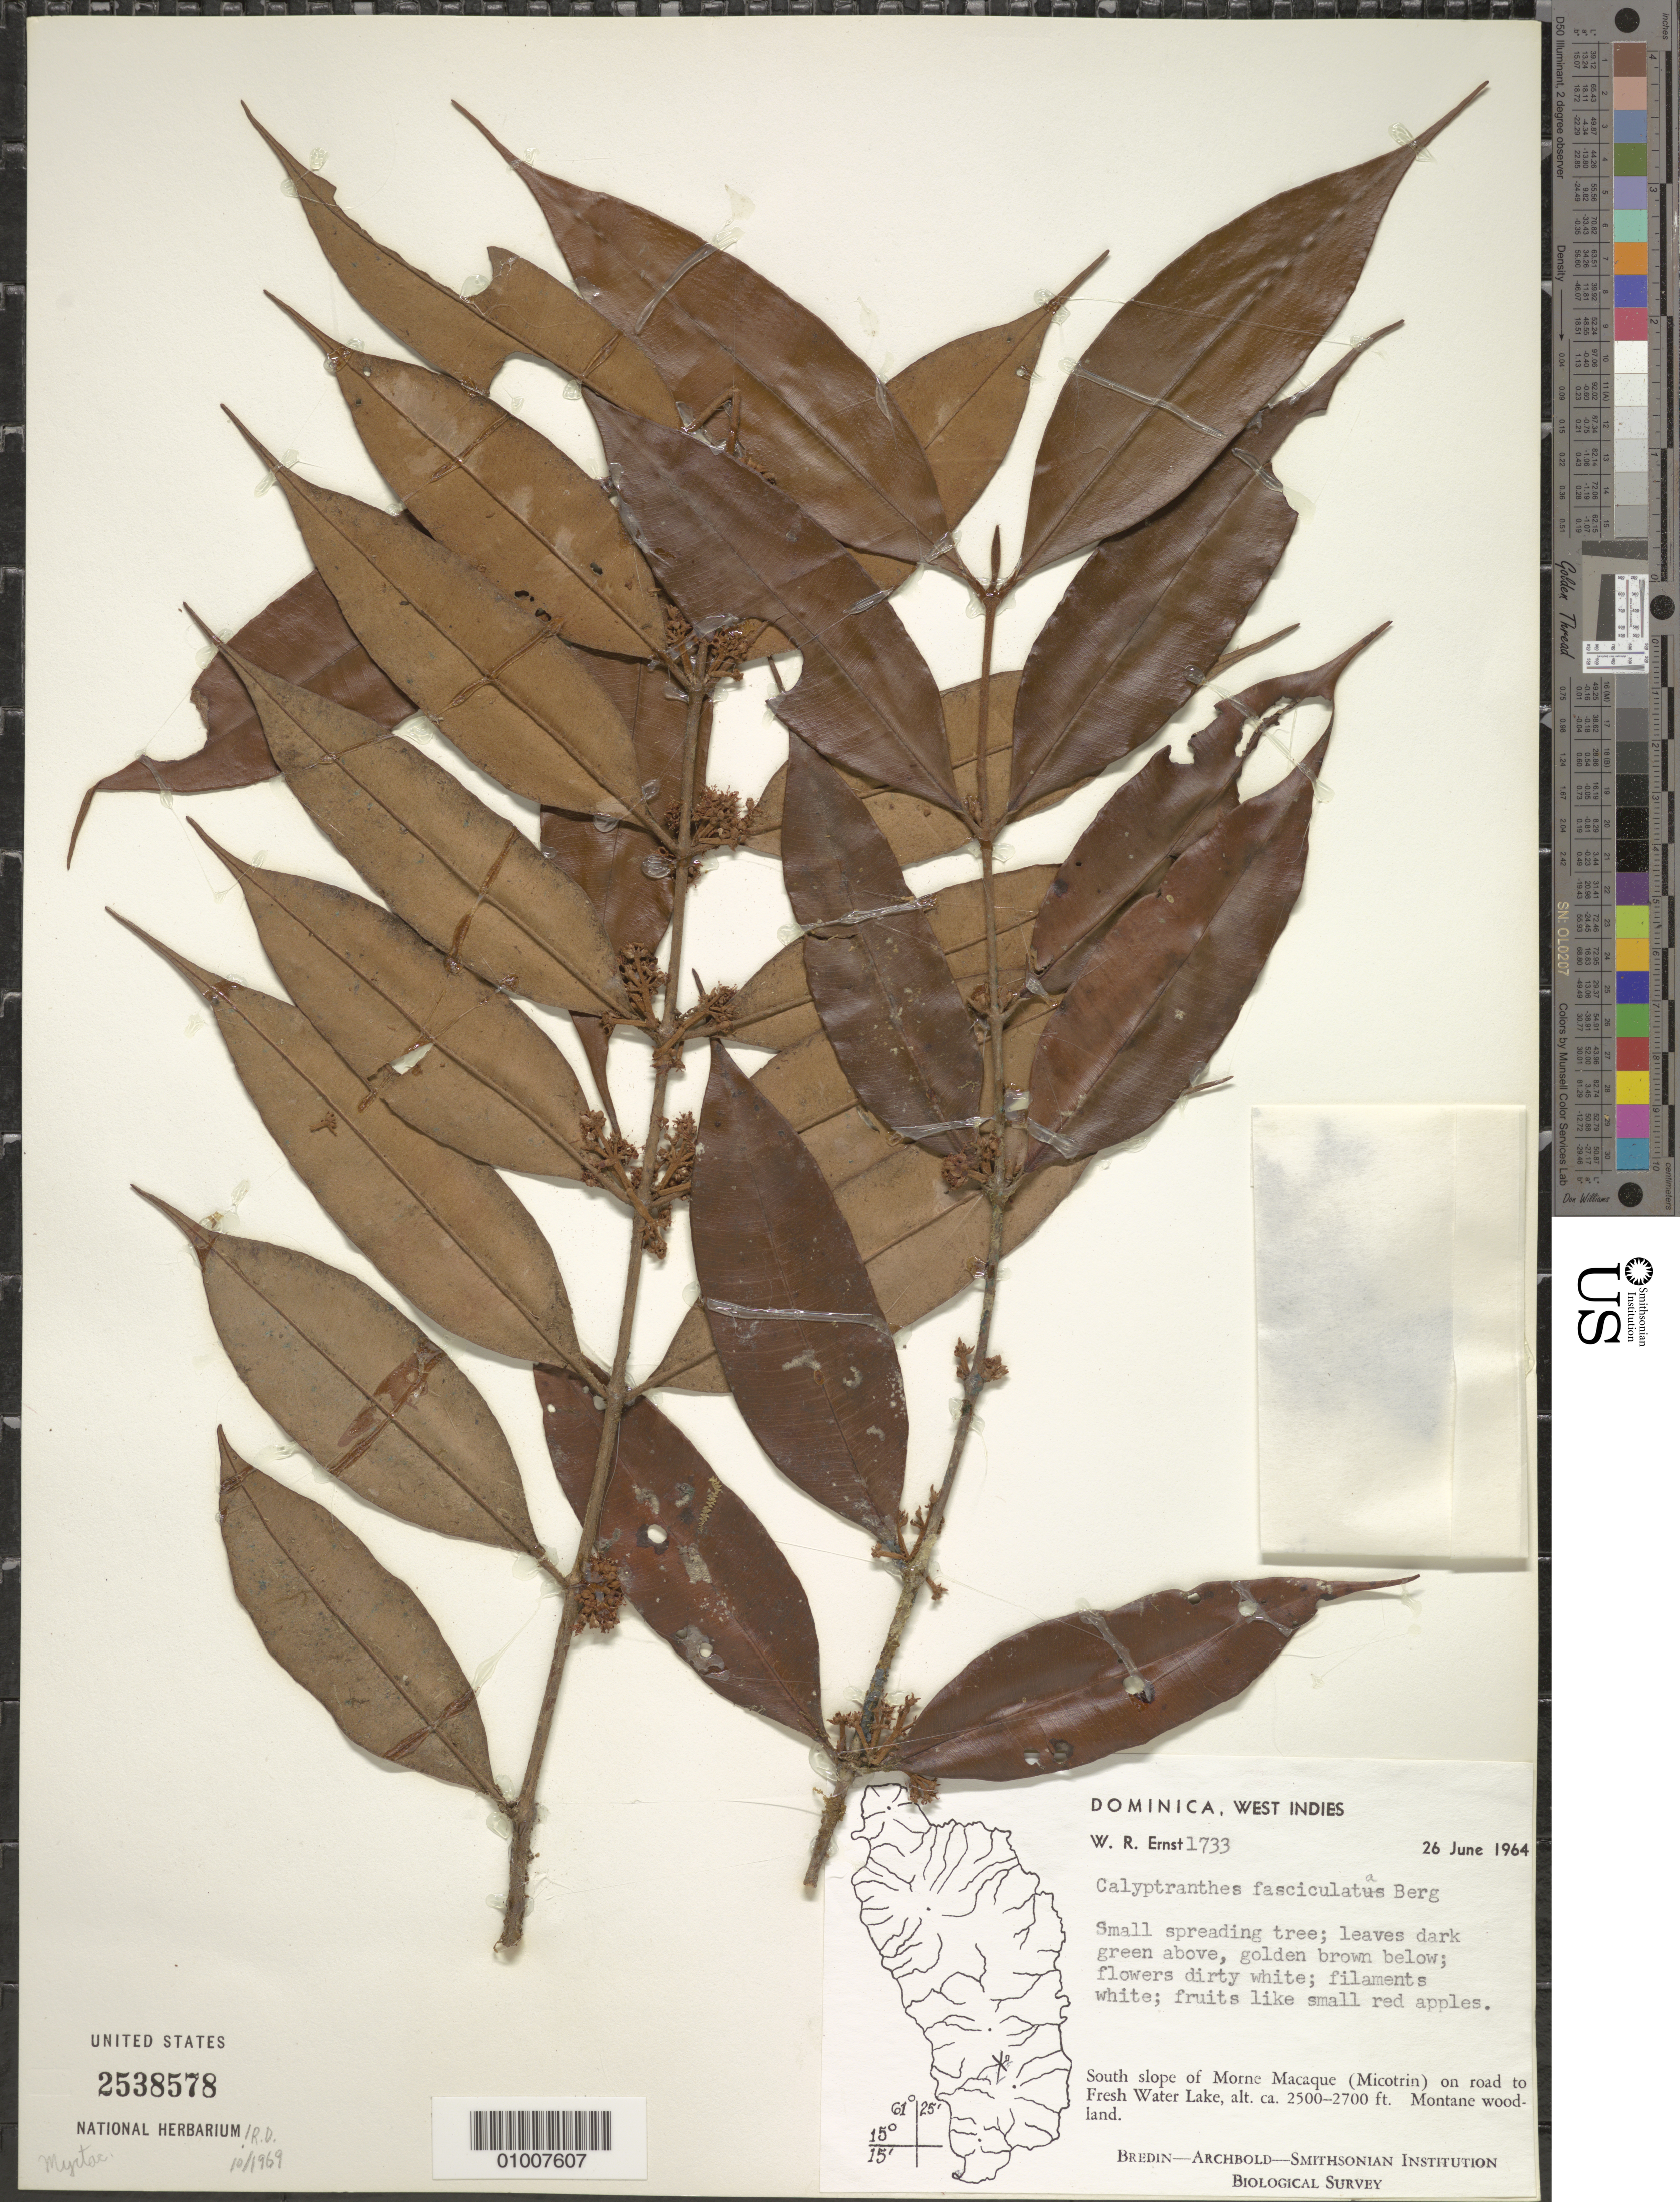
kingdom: Plantae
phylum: Tracheophyta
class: Magnoliopsida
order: Myrtales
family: Myrtaceae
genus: Myrcia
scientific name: Myrcia fasciculata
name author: (O. Berg) K. Campbell & K. Samra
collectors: W. R. Ernst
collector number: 1733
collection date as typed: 26 Jun 1964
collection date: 1964-06-26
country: Dominica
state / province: St. George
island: Dominica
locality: South slope of Morne Macaque (Micotrin) on road to Fresh Water Lake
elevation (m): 762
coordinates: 0 N, 0 E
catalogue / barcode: US 2538578